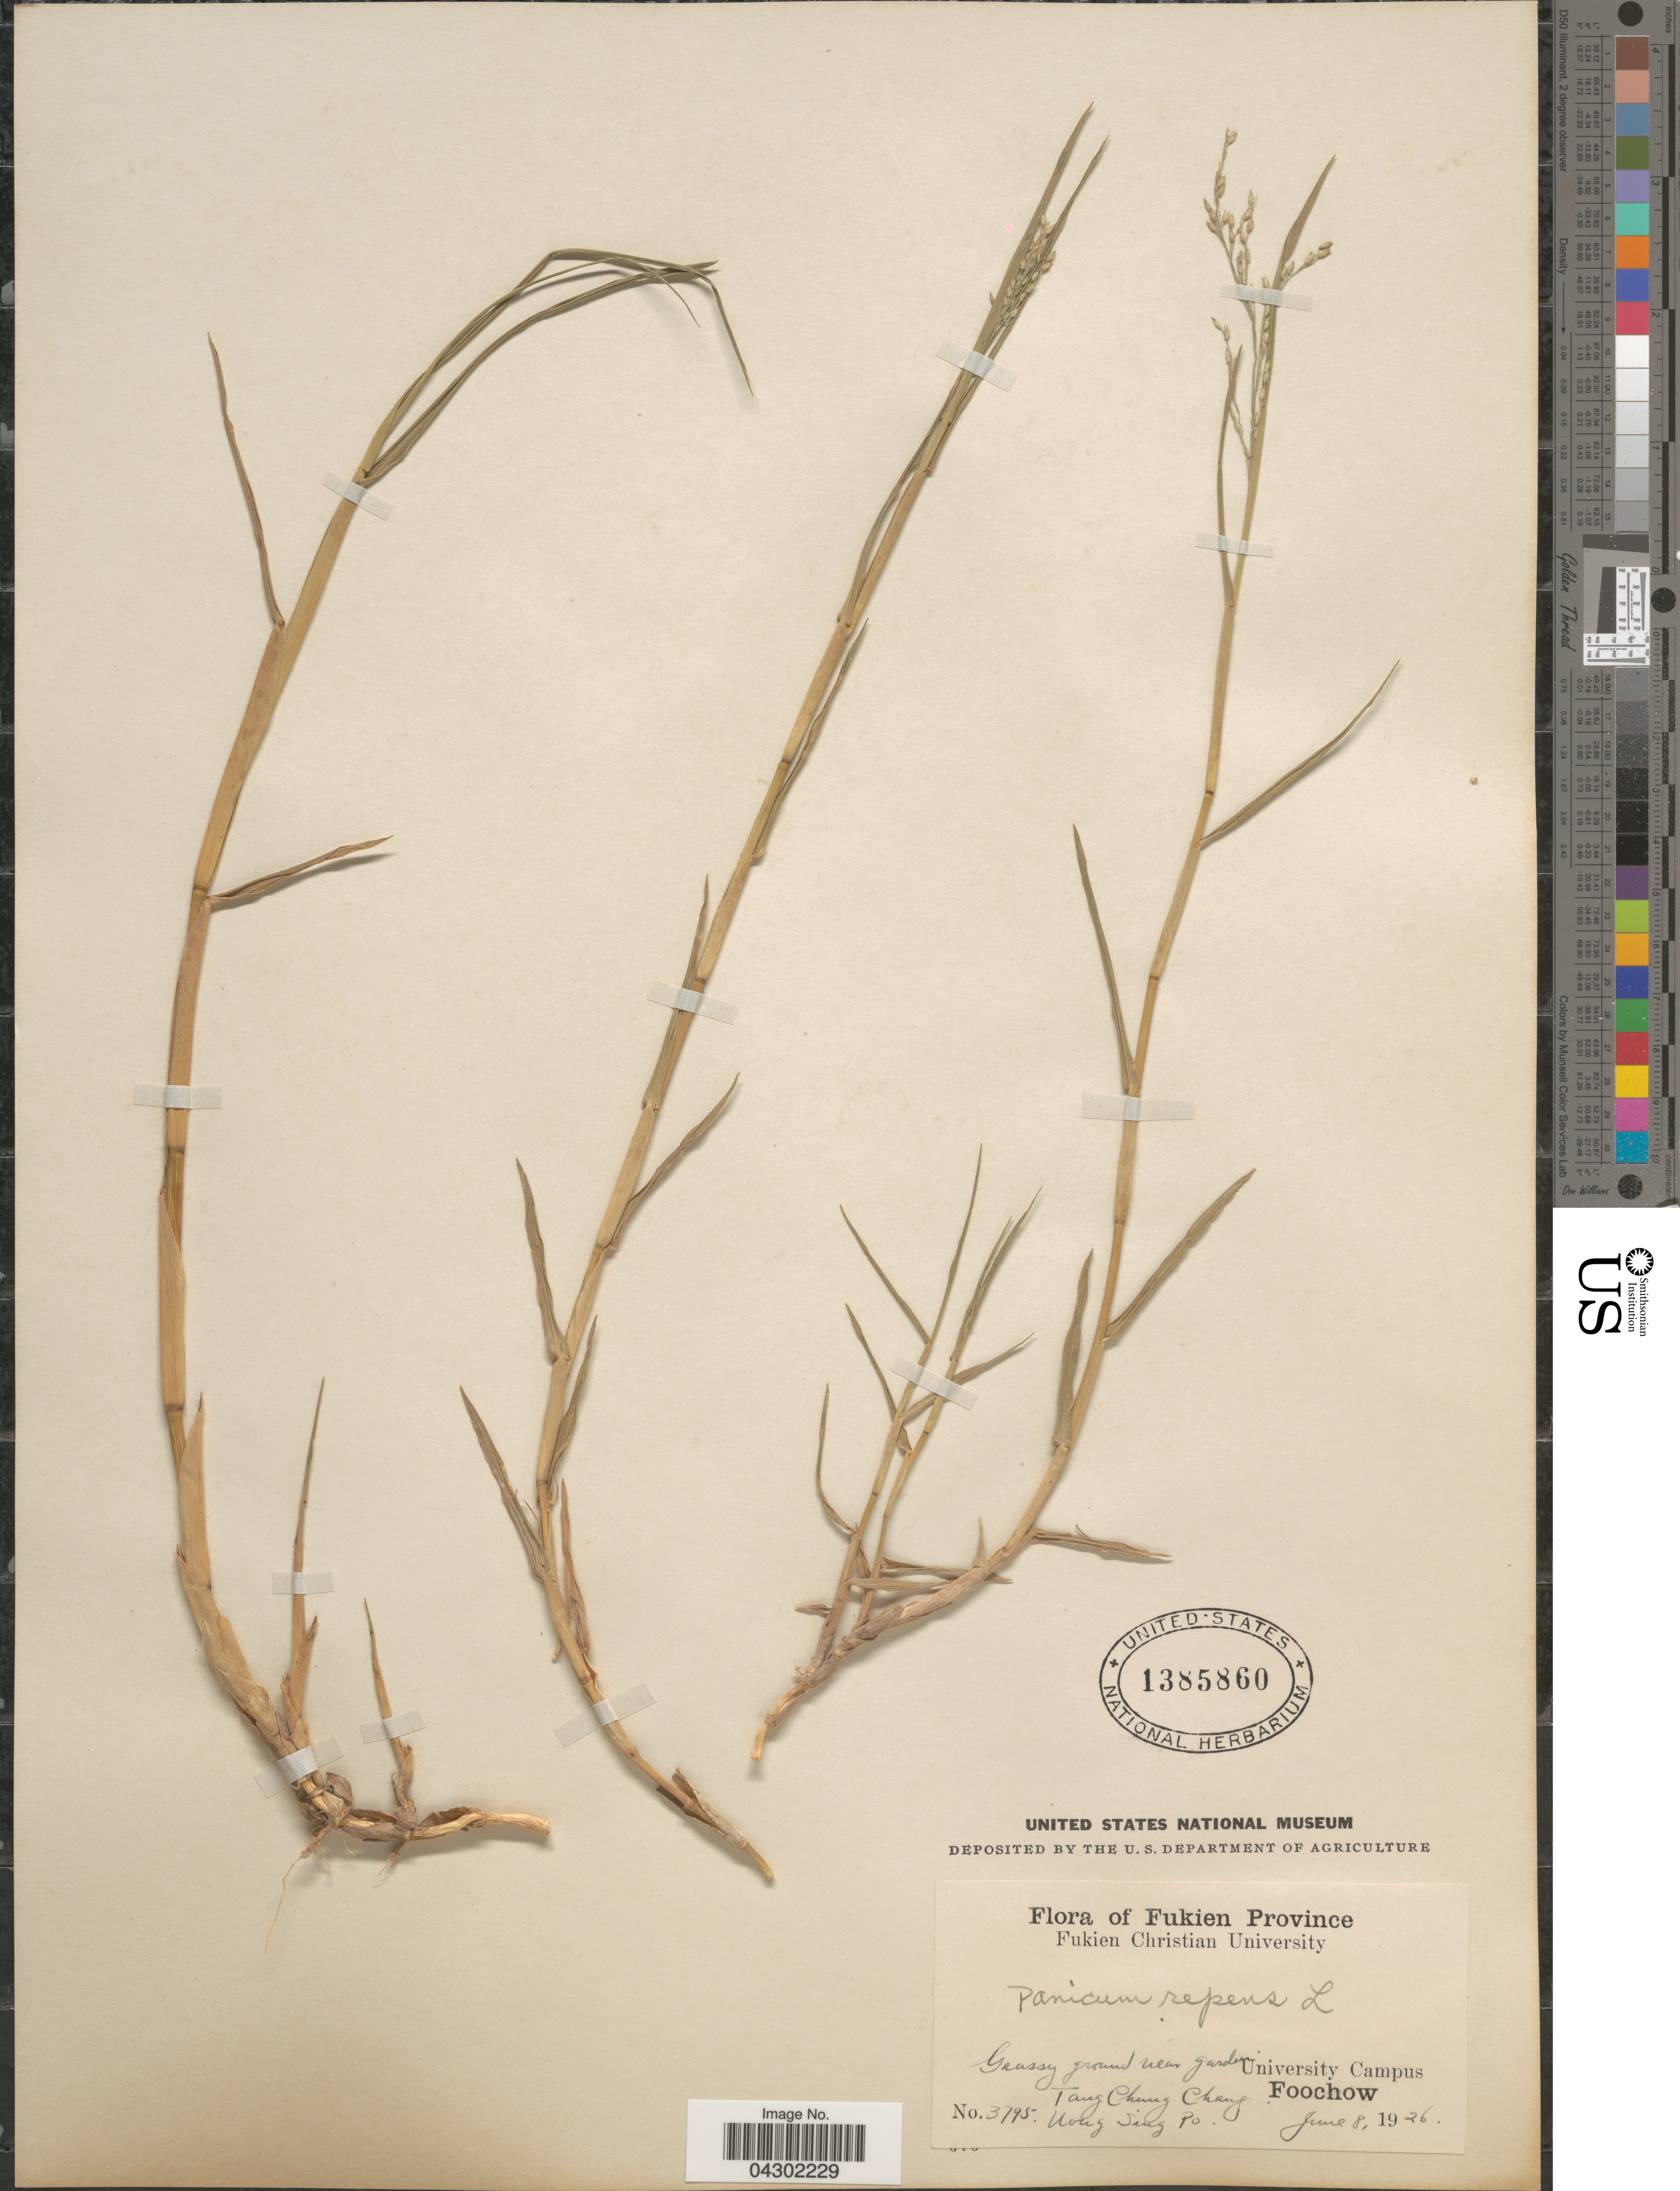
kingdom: Plantae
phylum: Tracheophyta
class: Liliopsida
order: Poales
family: Poaceae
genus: Panicum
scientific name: Panicum repens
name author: L.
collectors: T. C. Chang & Hong Sing Po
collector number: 3795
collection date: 1926-06-08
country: China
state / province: Fujian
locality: Fukien Province. Grassy ground near garden. University Campus. Foochow.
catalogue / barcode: US 1385860